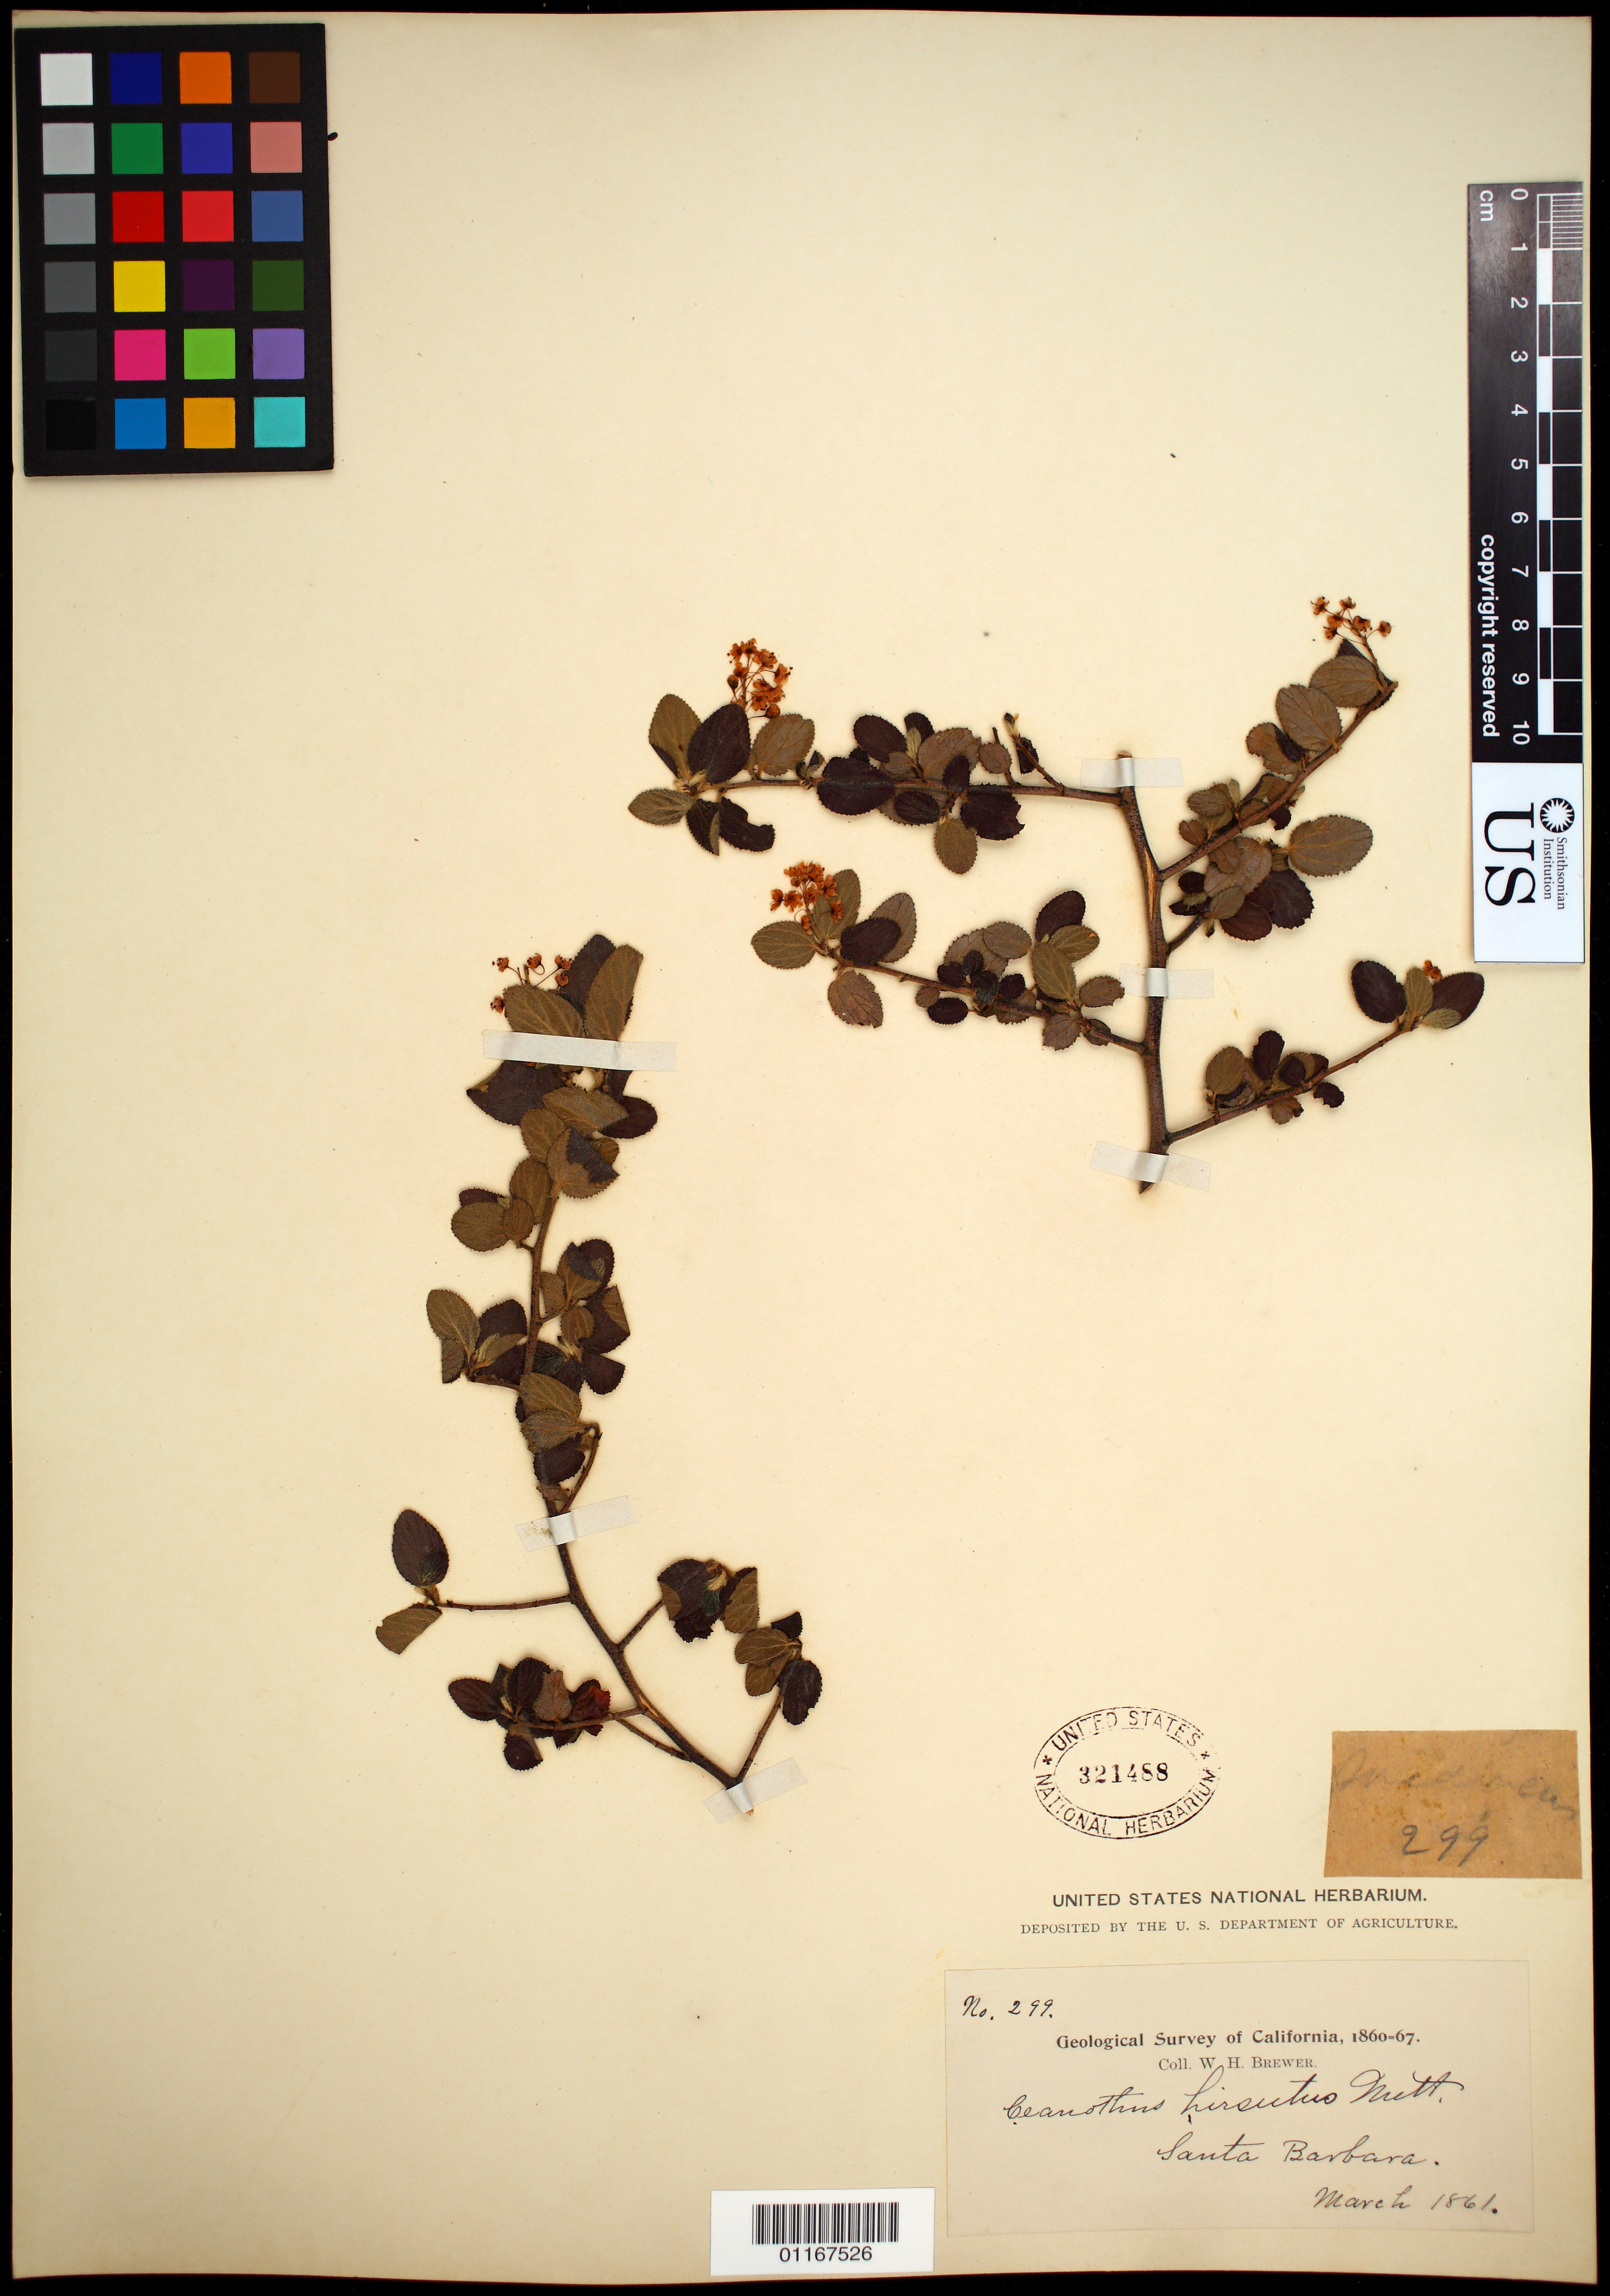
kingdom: Plantae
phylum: Tracheophyta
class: Magnoliopsida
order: Rosales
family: Rhamnaceae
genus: Ceanothus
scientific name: Ceanothus hirsutus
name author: Nutt.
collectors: W. H. Brewer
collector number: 299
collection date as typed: Mar 1861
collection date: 1861-03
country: United States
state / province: California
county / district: Santa Barbara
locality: Santa Barbara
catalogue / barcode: US 321488